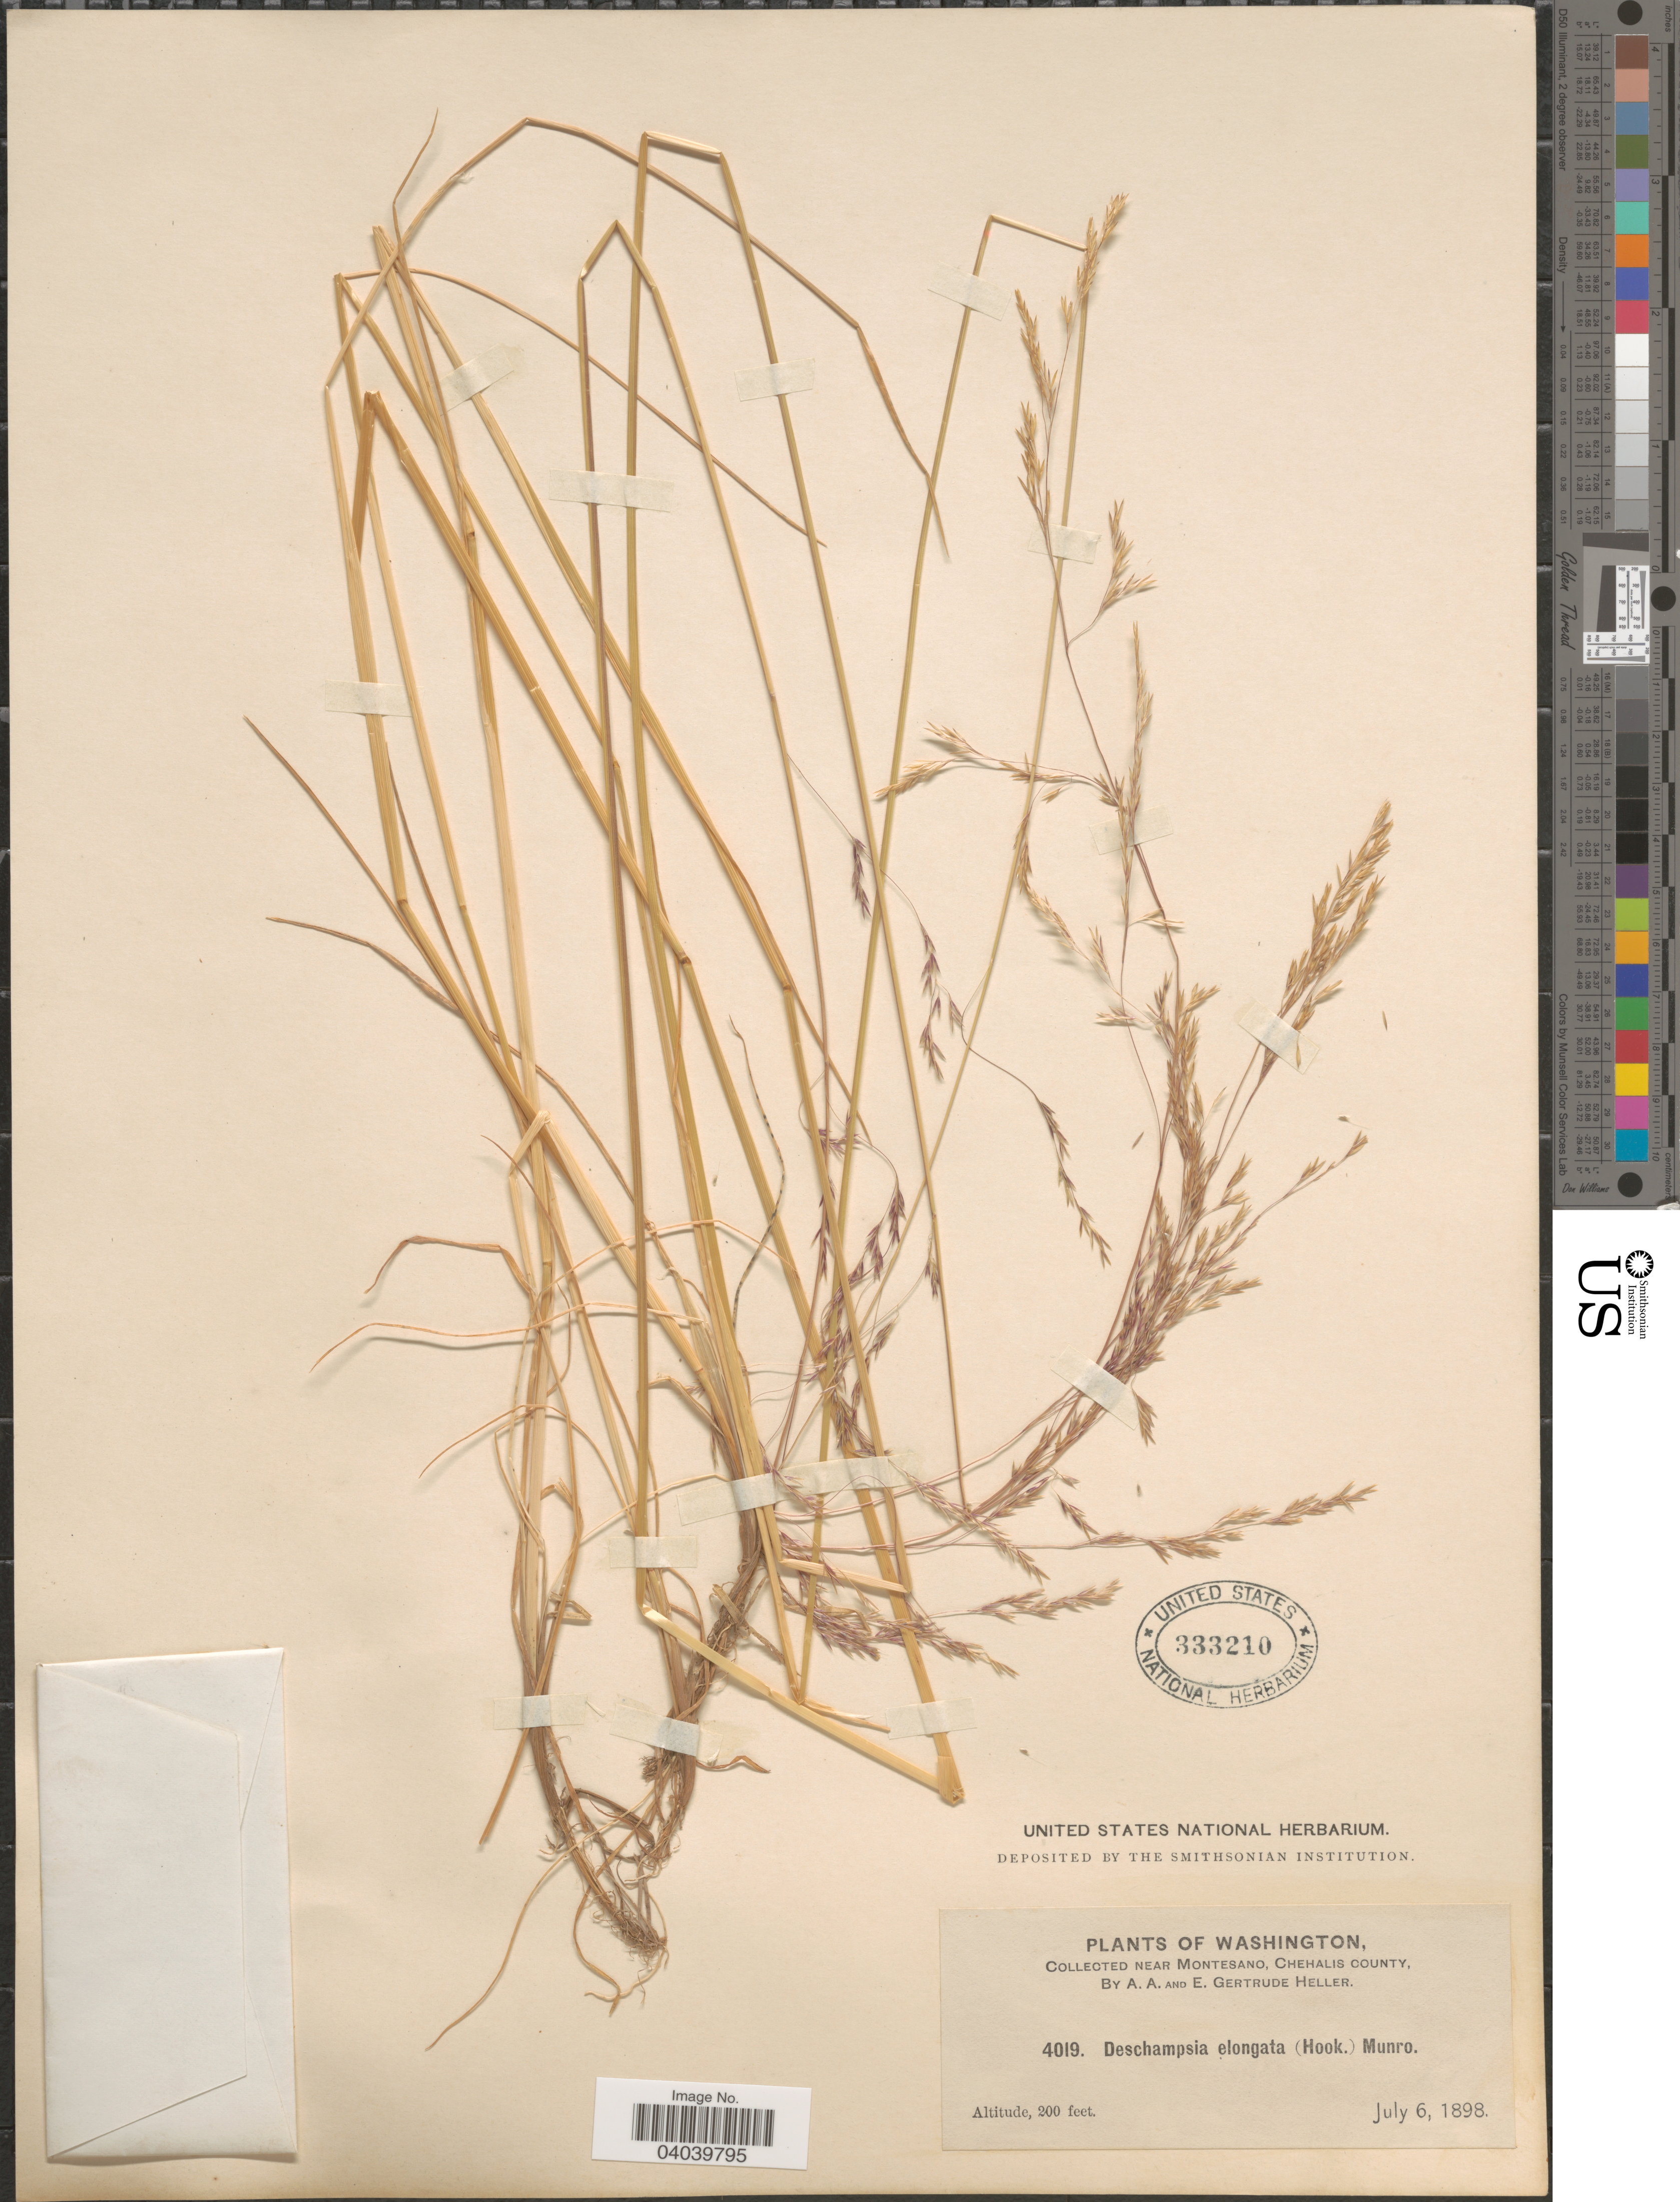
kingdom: Plantae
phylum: Tracheophyta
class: Liliopsida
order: Poales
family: Poaceae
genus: Deschampsia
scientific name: Deschampsia elongata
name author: (Hook.) Munro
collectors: A. A. Heller & E. G. Heller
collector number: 4019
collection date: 1898-07-06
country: United States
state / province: Washington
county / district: Grays Harbor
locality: Near Montesano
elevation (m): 61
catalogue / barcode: US 333210